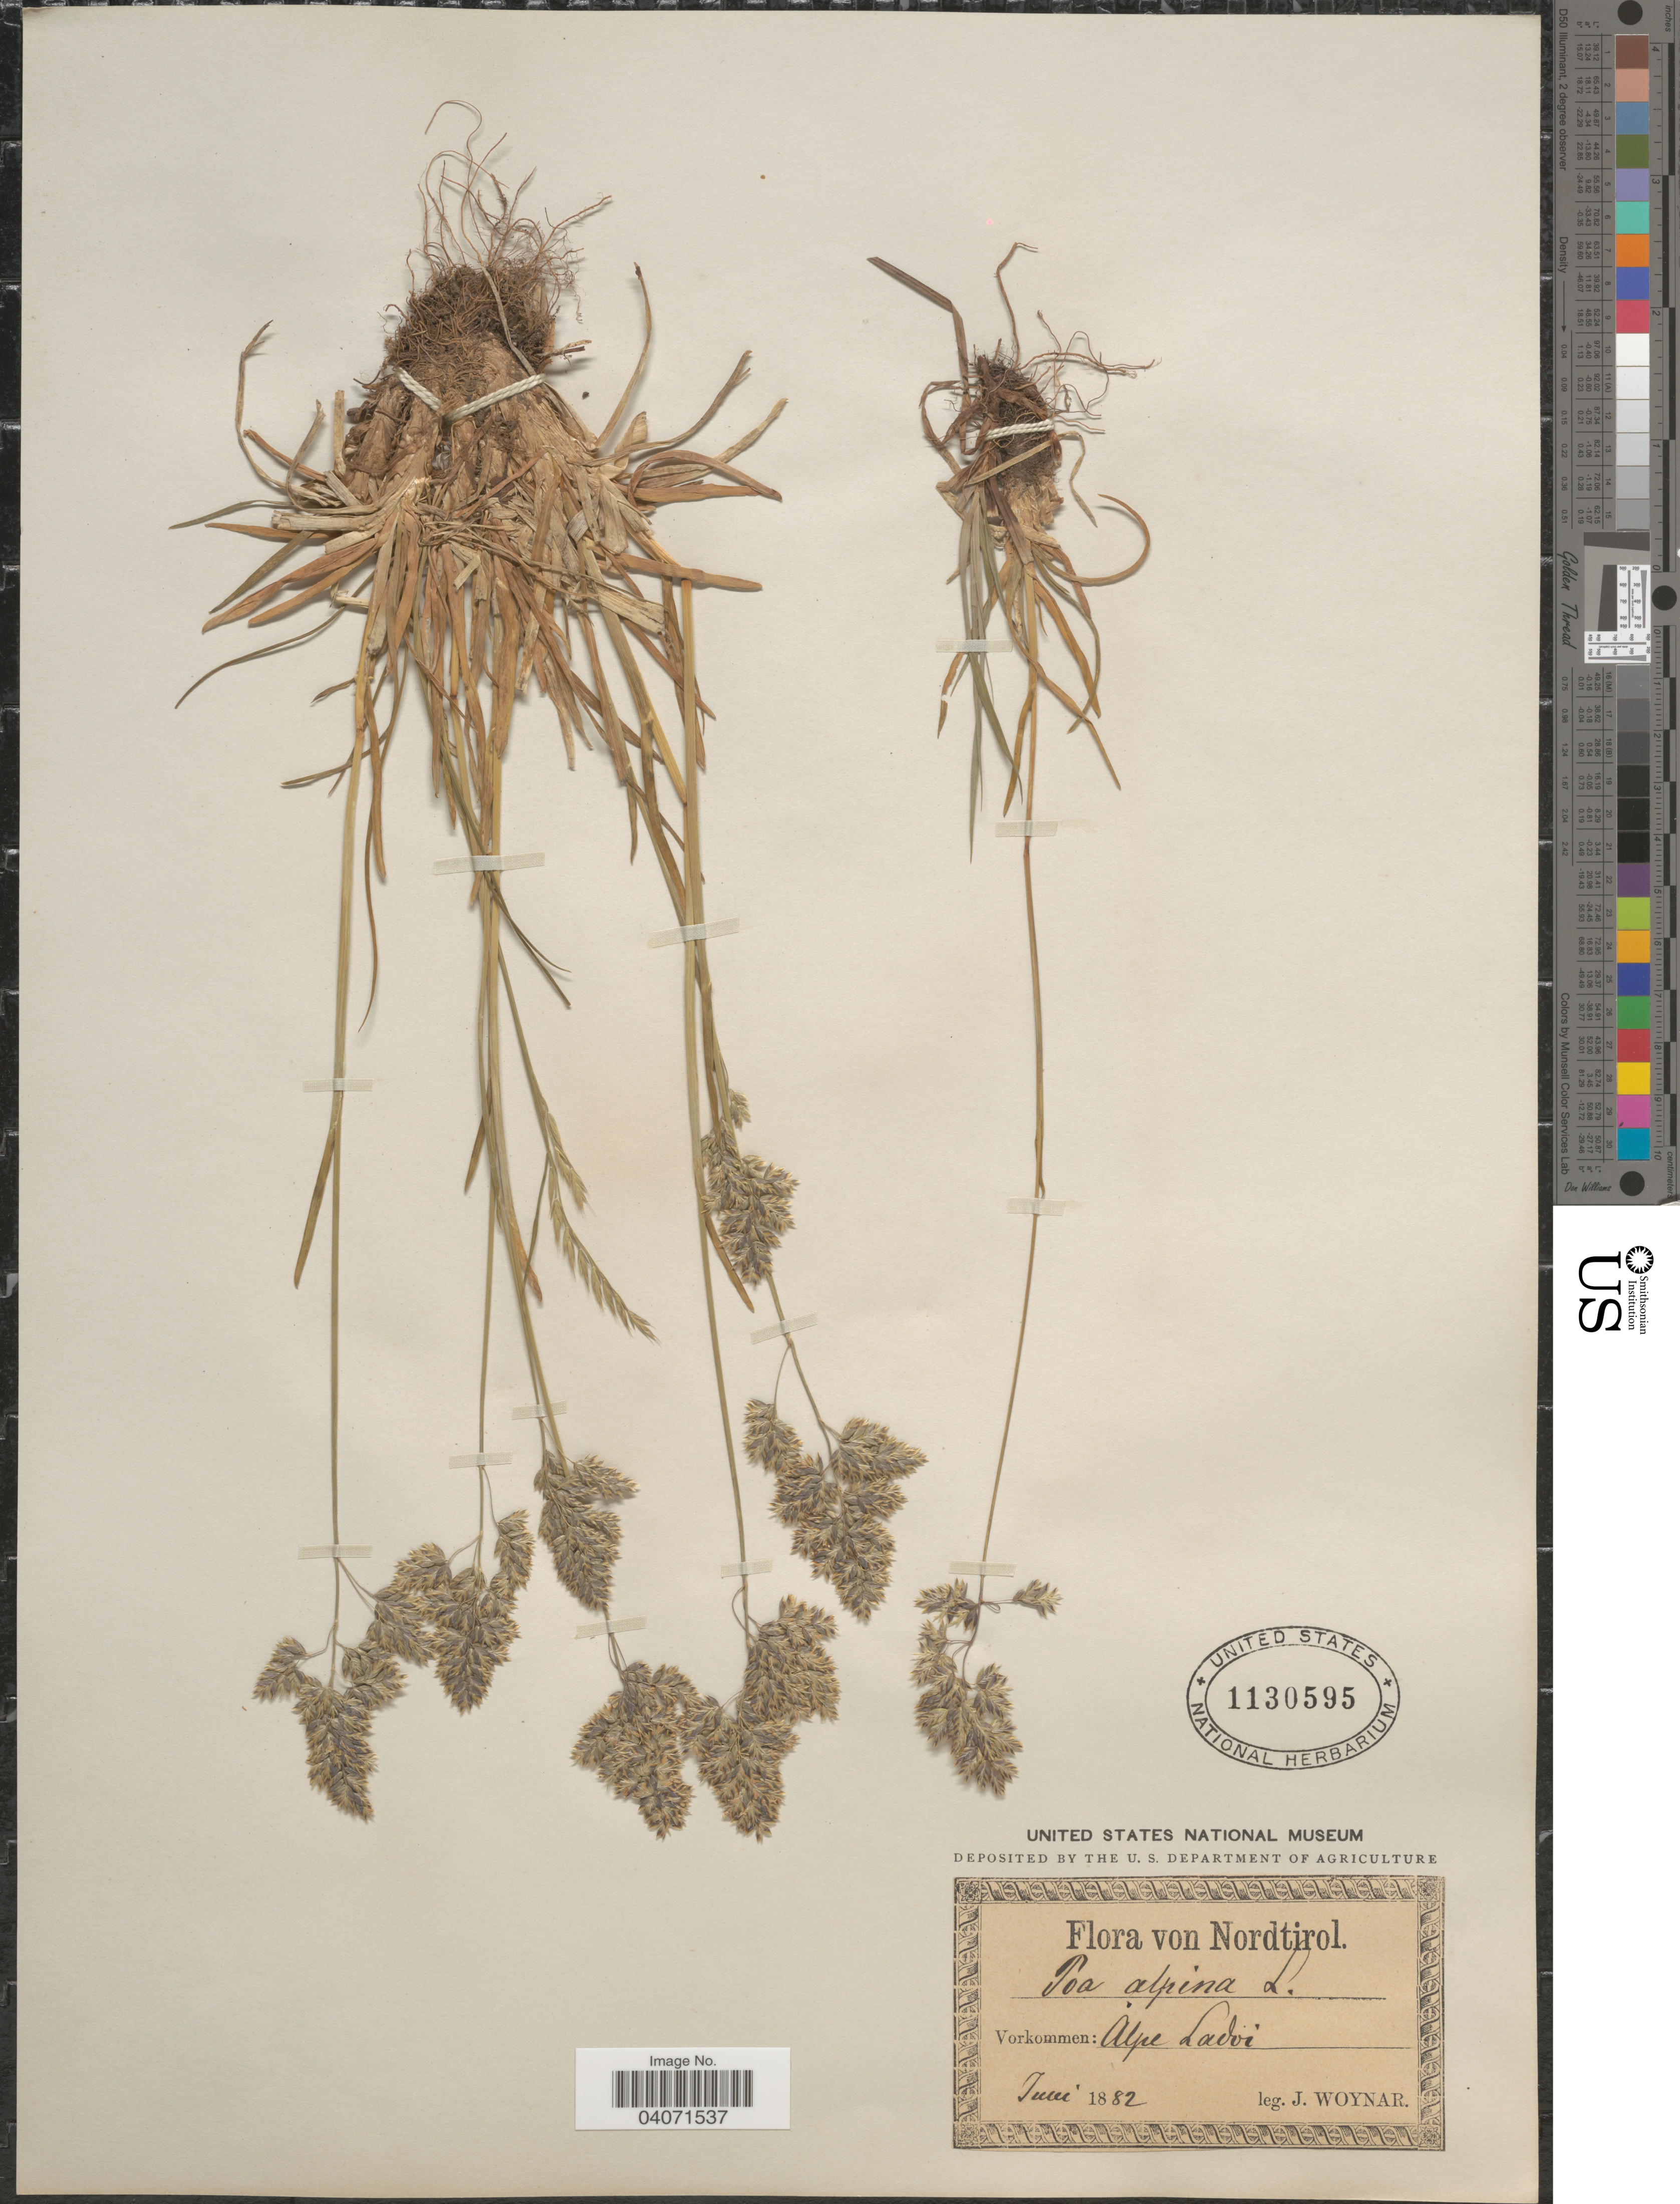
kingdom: Plantae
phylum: Tracheophyta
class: Liliopsida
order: Poales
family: Poaceae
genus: Poa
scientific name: Poa alpina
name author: L.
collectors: J. Woynar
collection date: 1882-06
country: Austria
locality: Nordtirol. Vorkommen: Alpe Ladoi.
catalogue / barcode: US 1130595